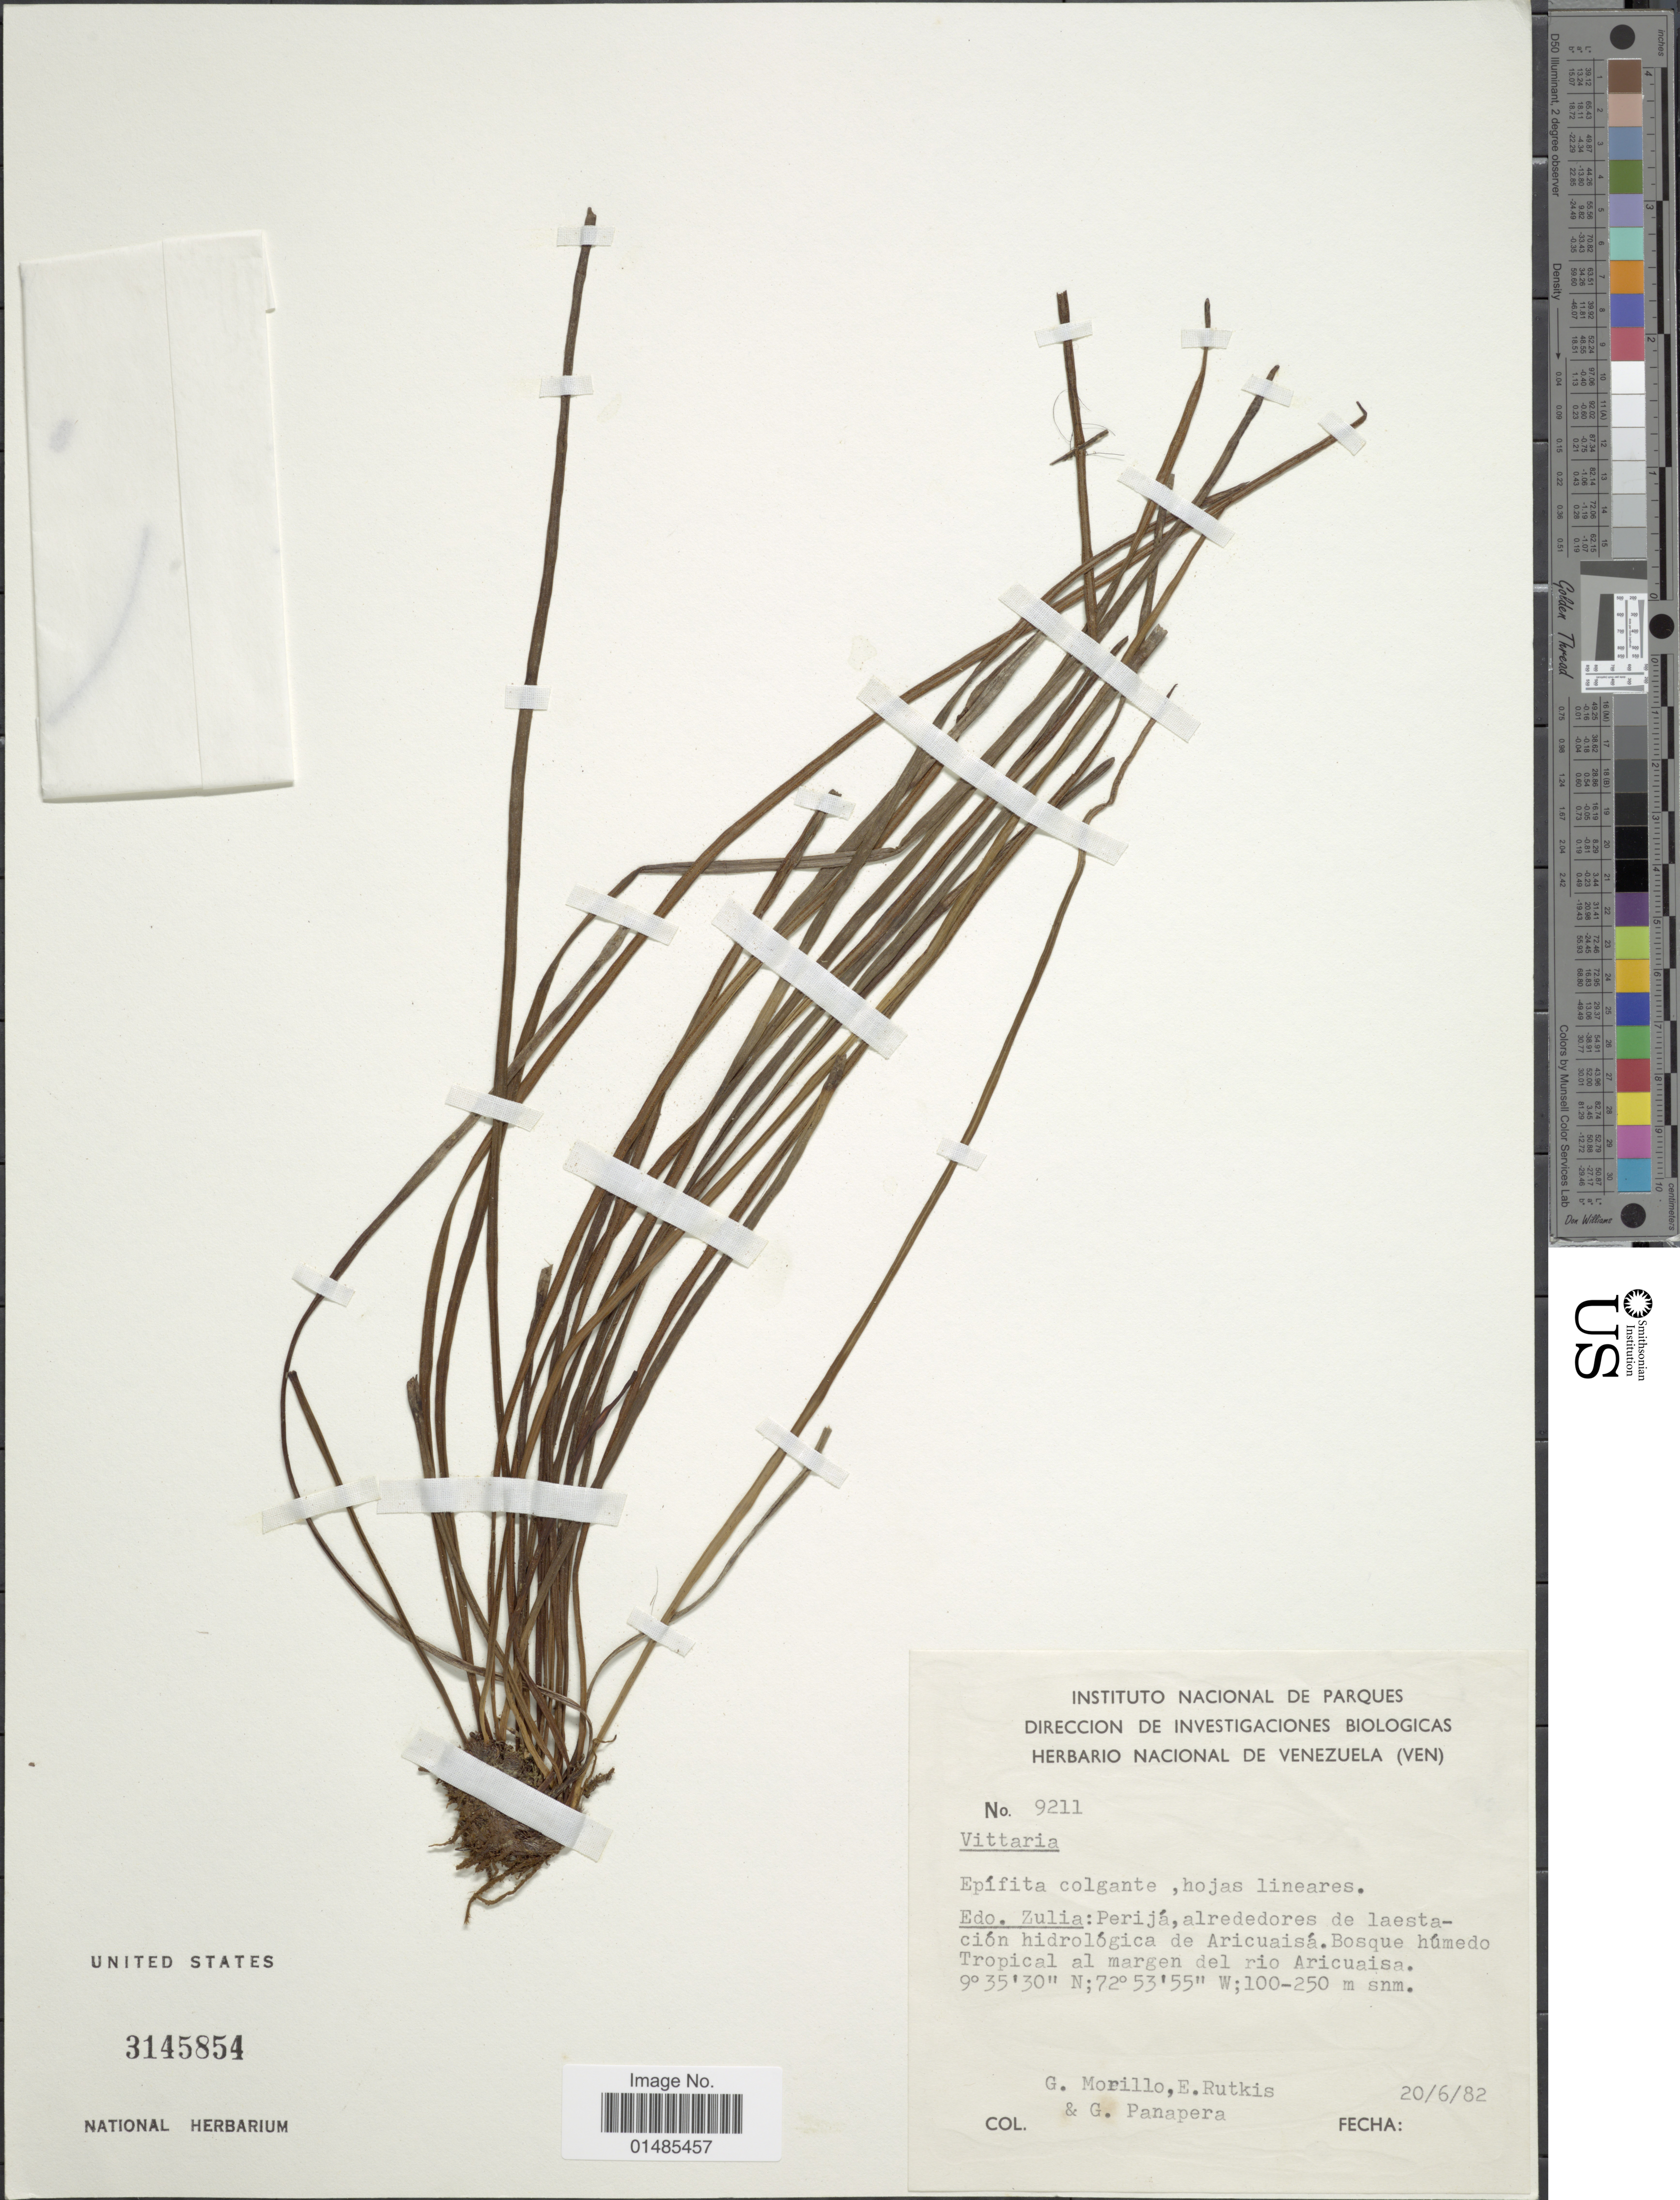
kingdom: Plantae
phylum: Tracheophyta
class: Polypodiopsida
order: Polypodiales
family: Pteridaceae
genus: Radiovittaria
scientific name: Radiovittaria gardneriana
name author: (Fée) E.H. Crane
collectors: G. Morillo, E. Rutkis & G. Panapera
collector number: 9211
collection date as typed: Transcribed d/m/y: 20/6/82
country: Venezuela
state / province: Zulia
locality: Perijá, alrededores de laestación hidrológica de Aricuaisá. Bosque húmedo Tropical al margen del rio Aricuaisa.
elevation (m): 100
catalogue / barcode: US 3145854